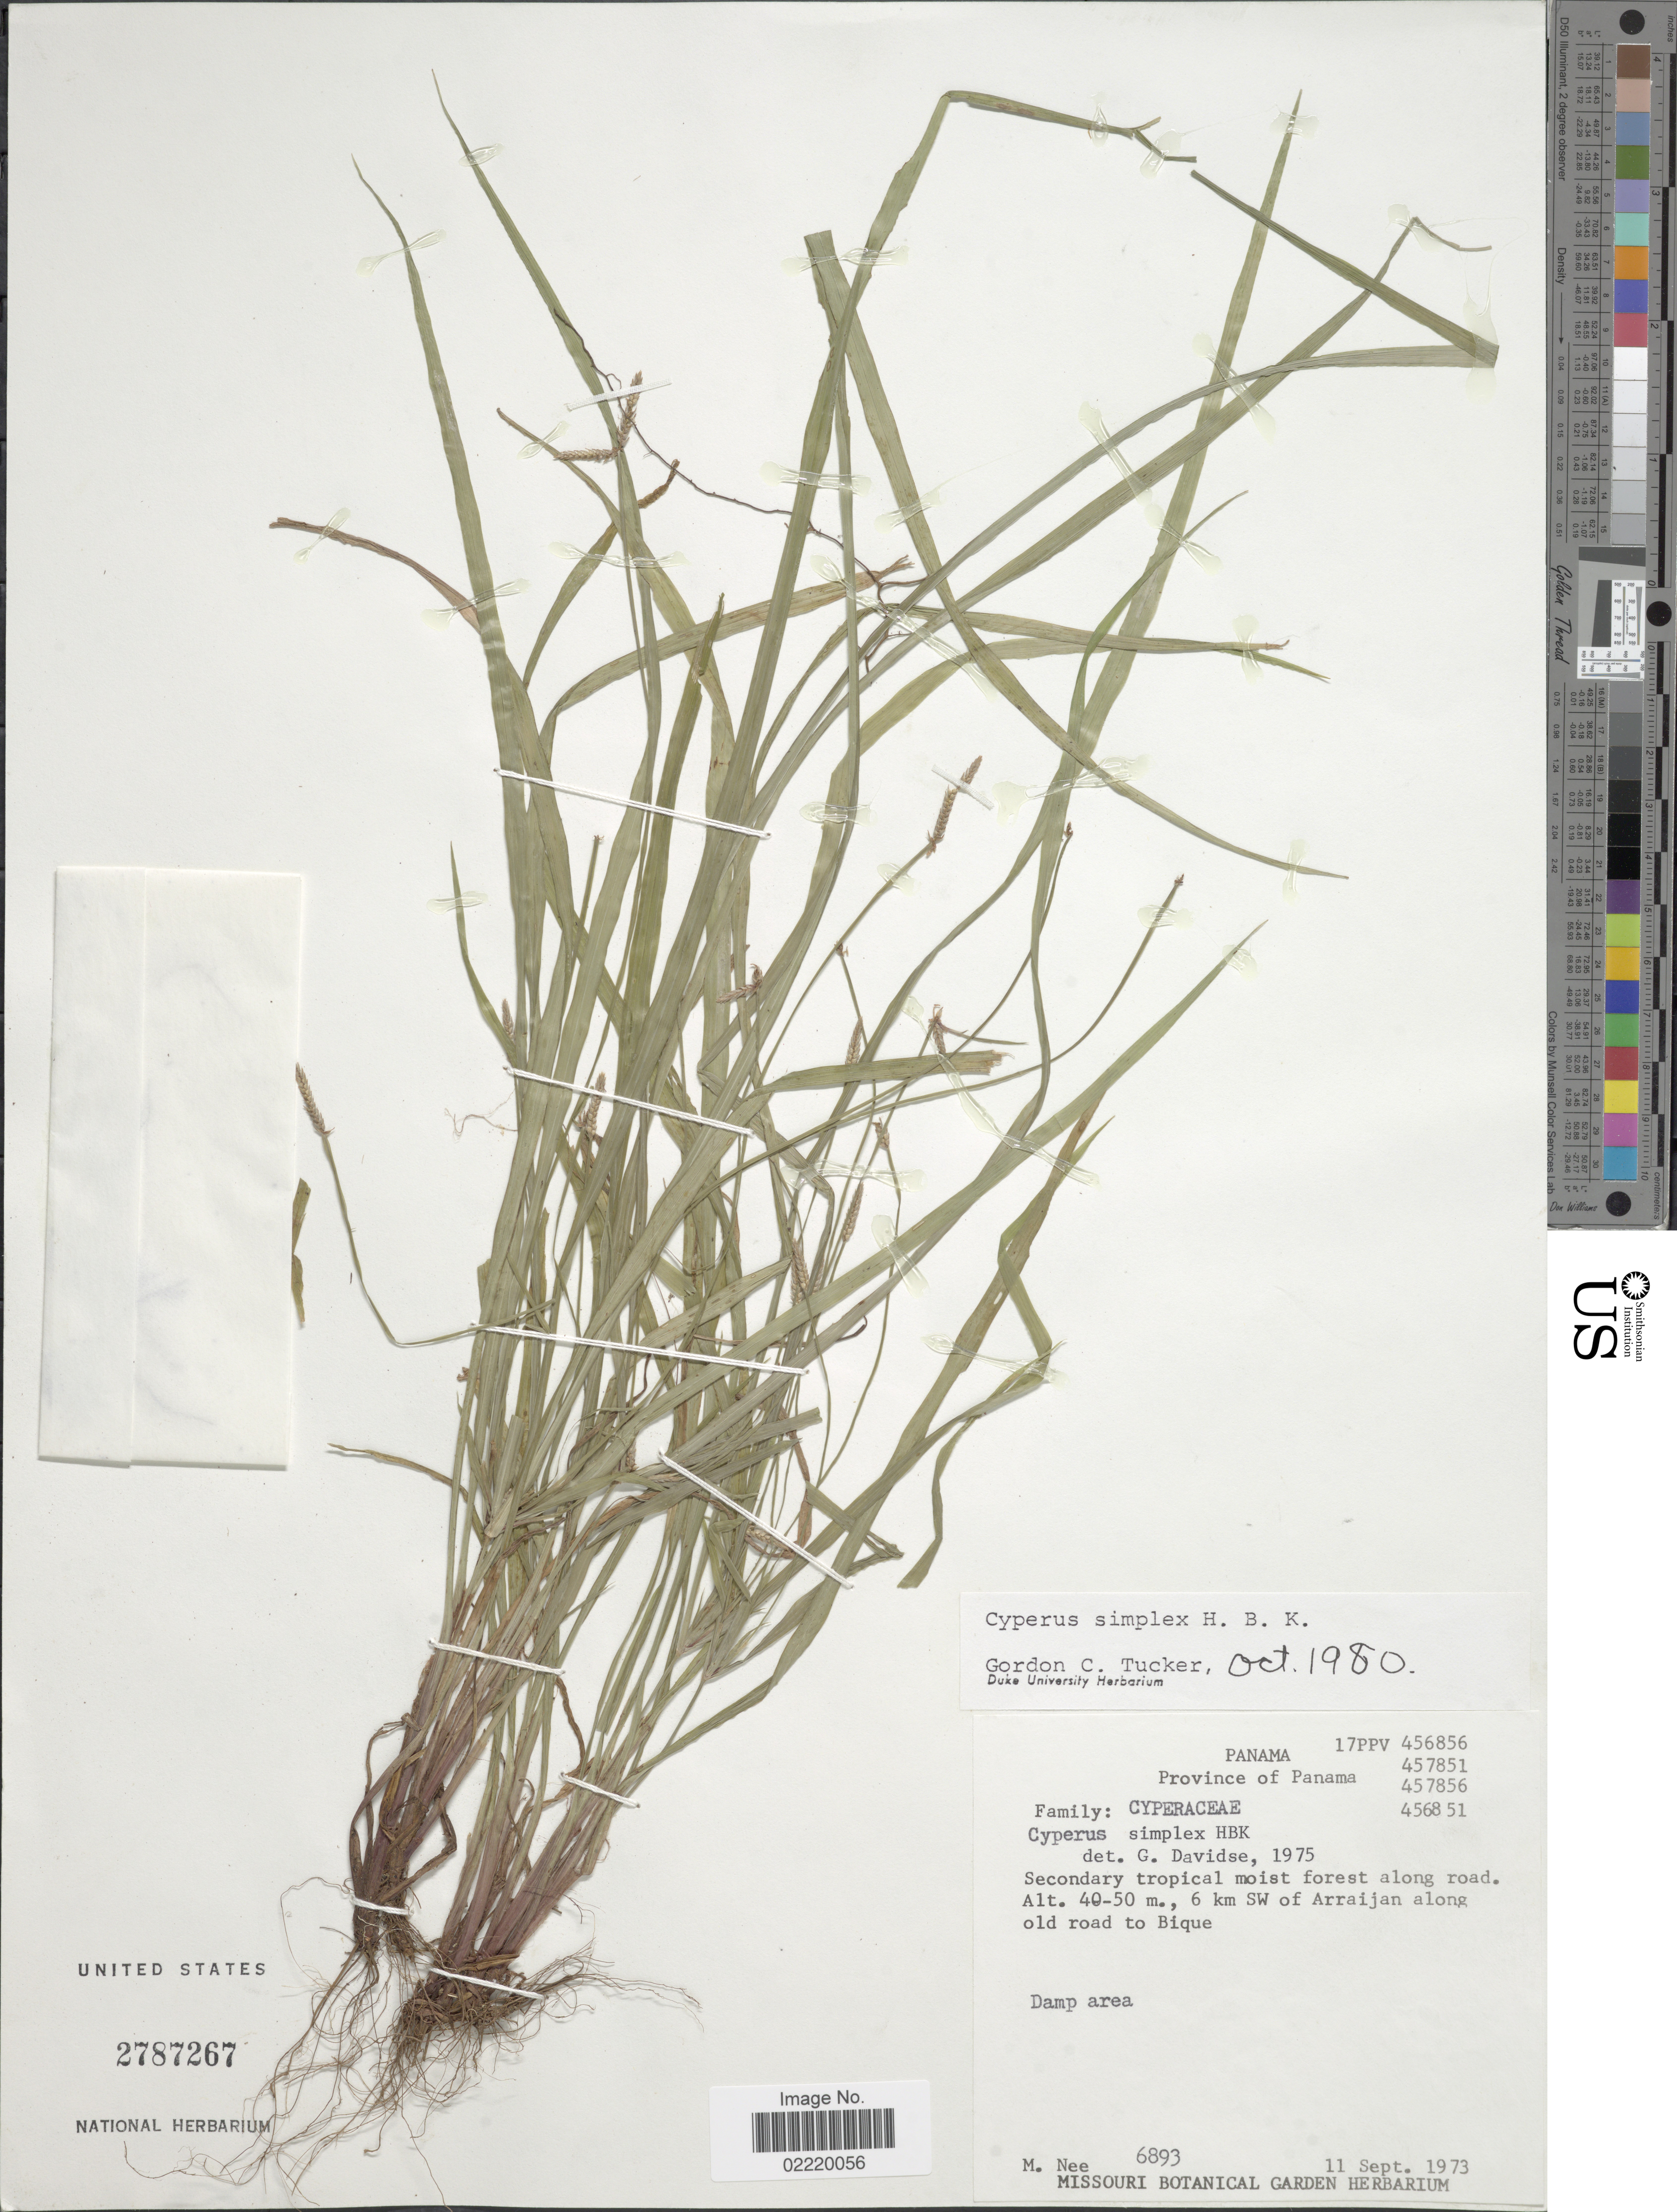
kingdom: Plantae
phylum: Tracheophyta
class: Liliopsida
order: Poales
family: Cyperaceae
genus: Cyperus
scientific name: Cyperus simplex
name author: Kunth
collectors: M. Nee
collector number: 6893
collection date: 1973-09-11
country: Panama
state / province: Panamá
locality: Secondary tropical moist forest along road, 6 km SW of Arraijan along old road to Bique.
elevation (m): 40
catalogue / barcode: US 2787267